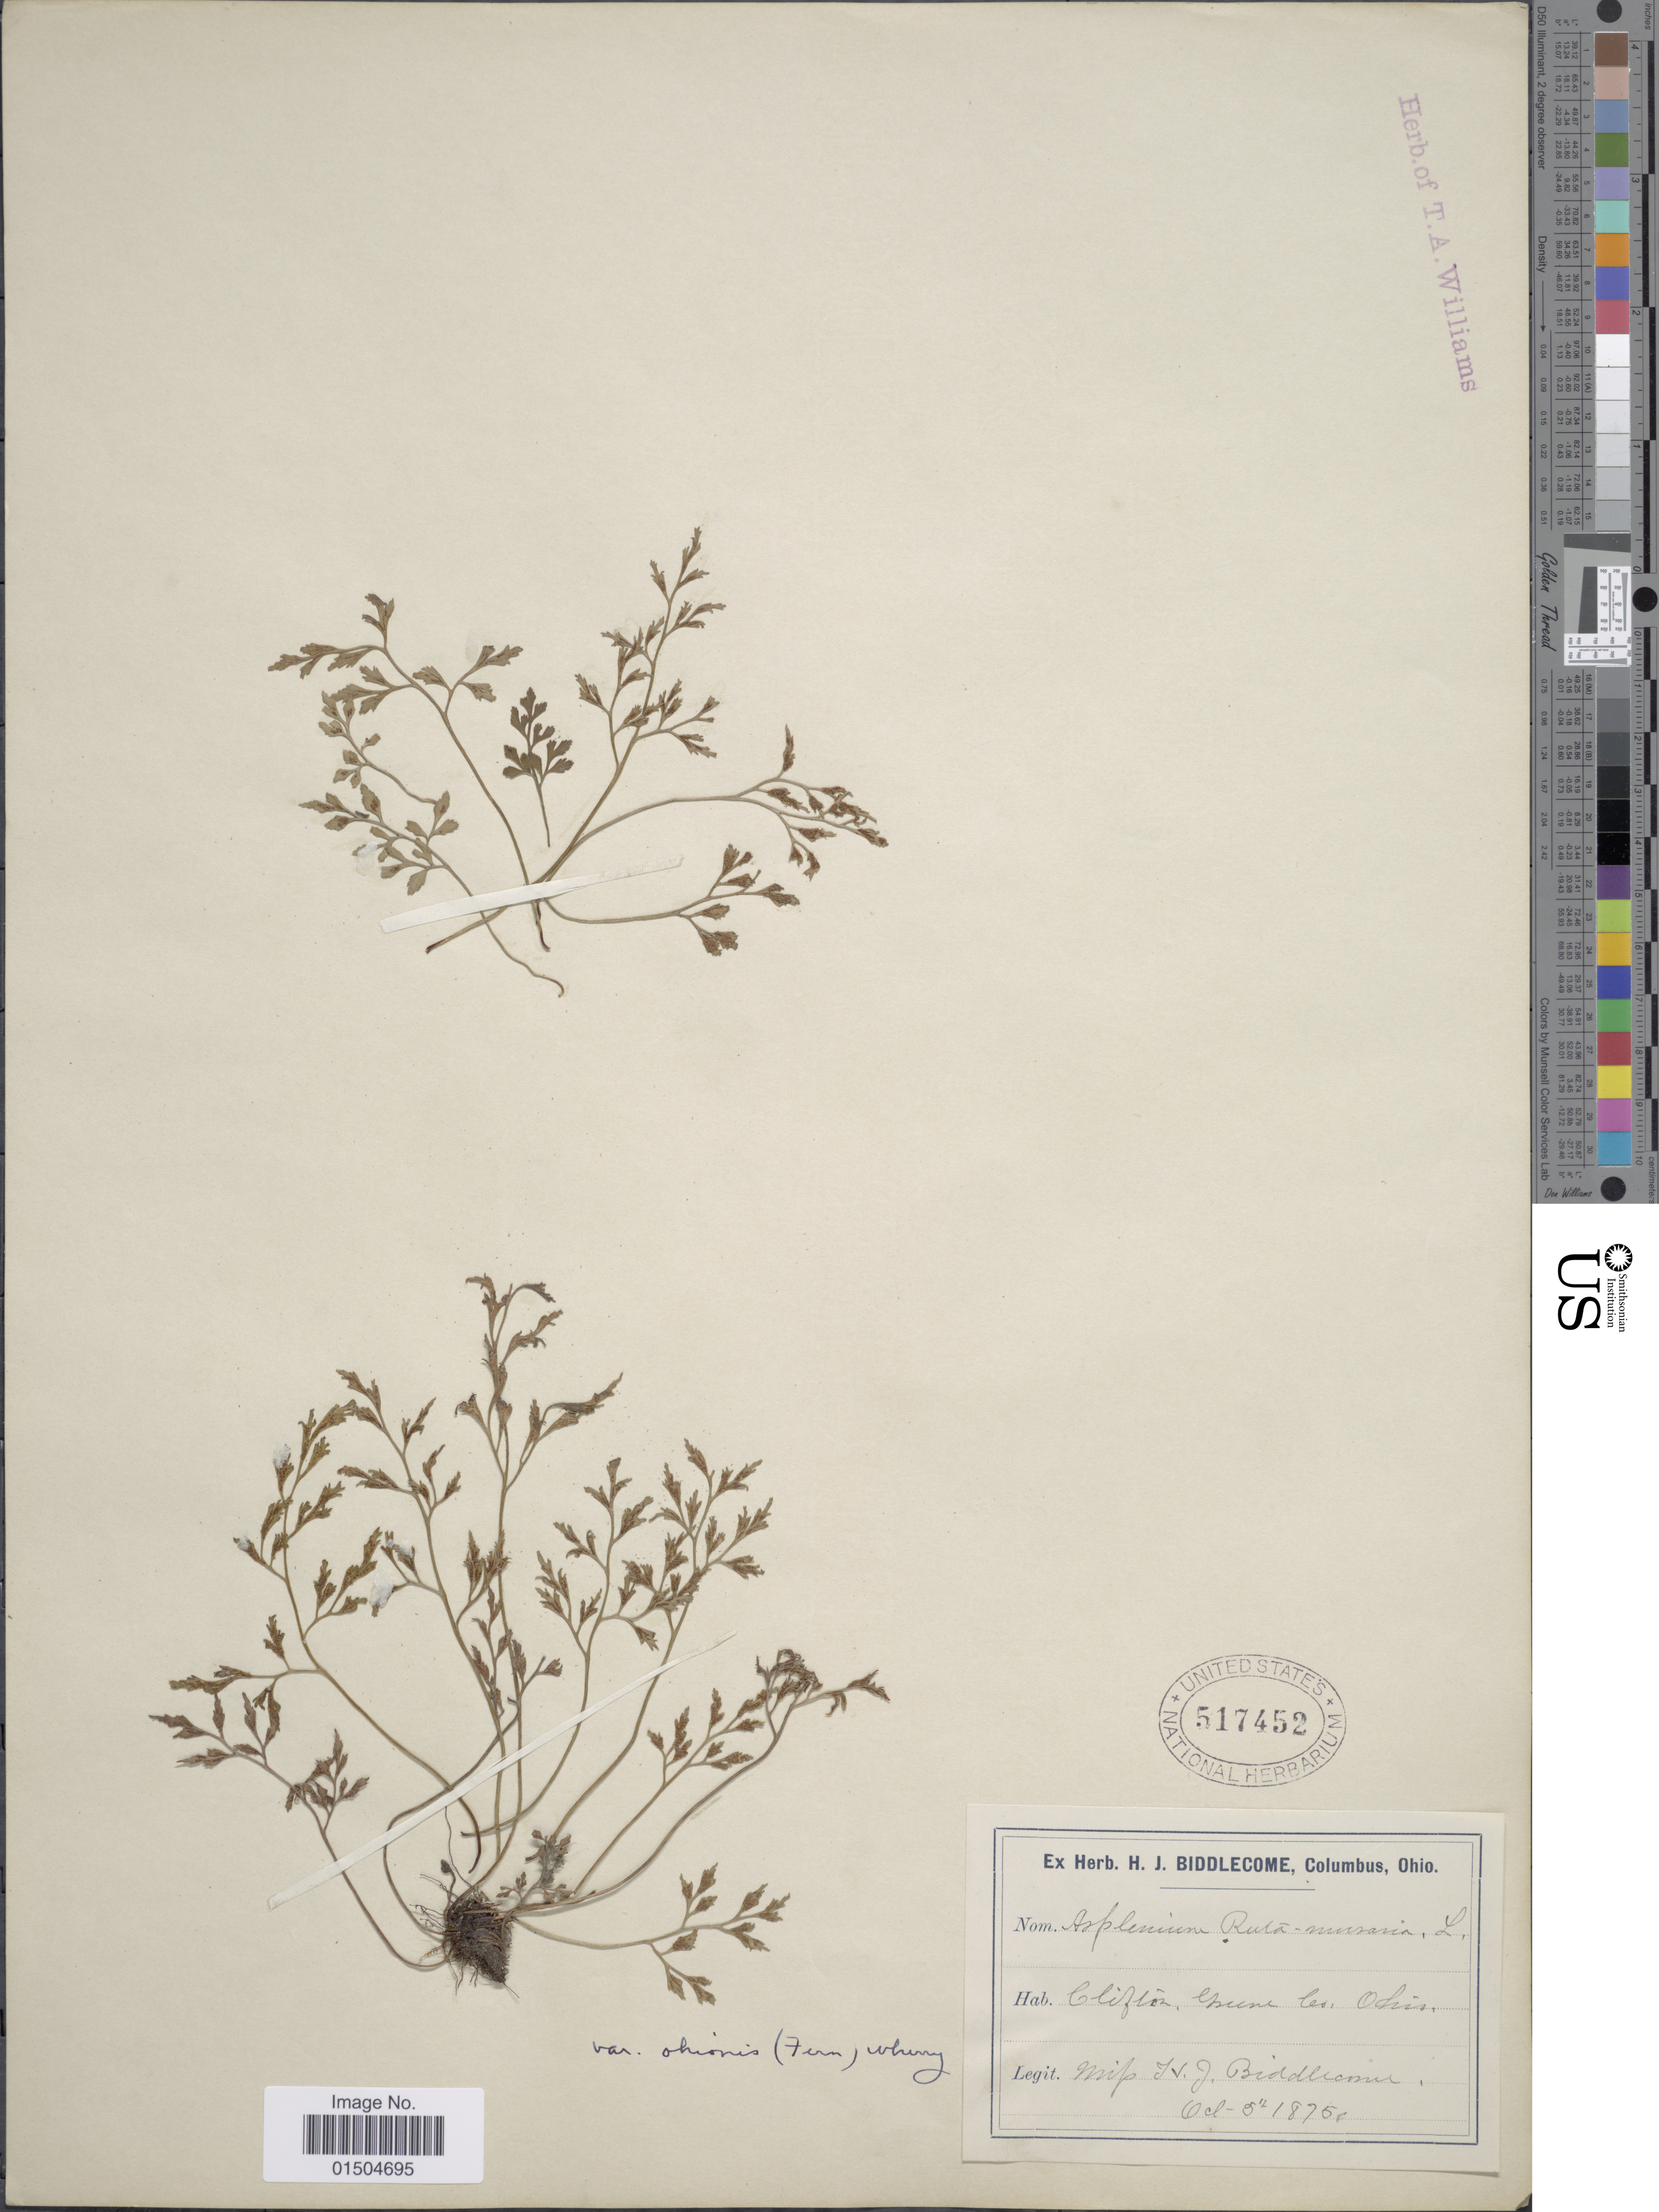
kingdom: Plantae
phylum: Tracheophyta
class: Polypodiopsida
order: Polypodiales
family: Aspleniaceae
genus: Asplenium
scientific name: Asplenium ruta-muraria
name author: L.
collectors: H. Biddlecome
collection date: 1875-10-05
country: United States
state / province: Ohio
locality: Clifton, Green Co.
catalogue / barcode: US 517452